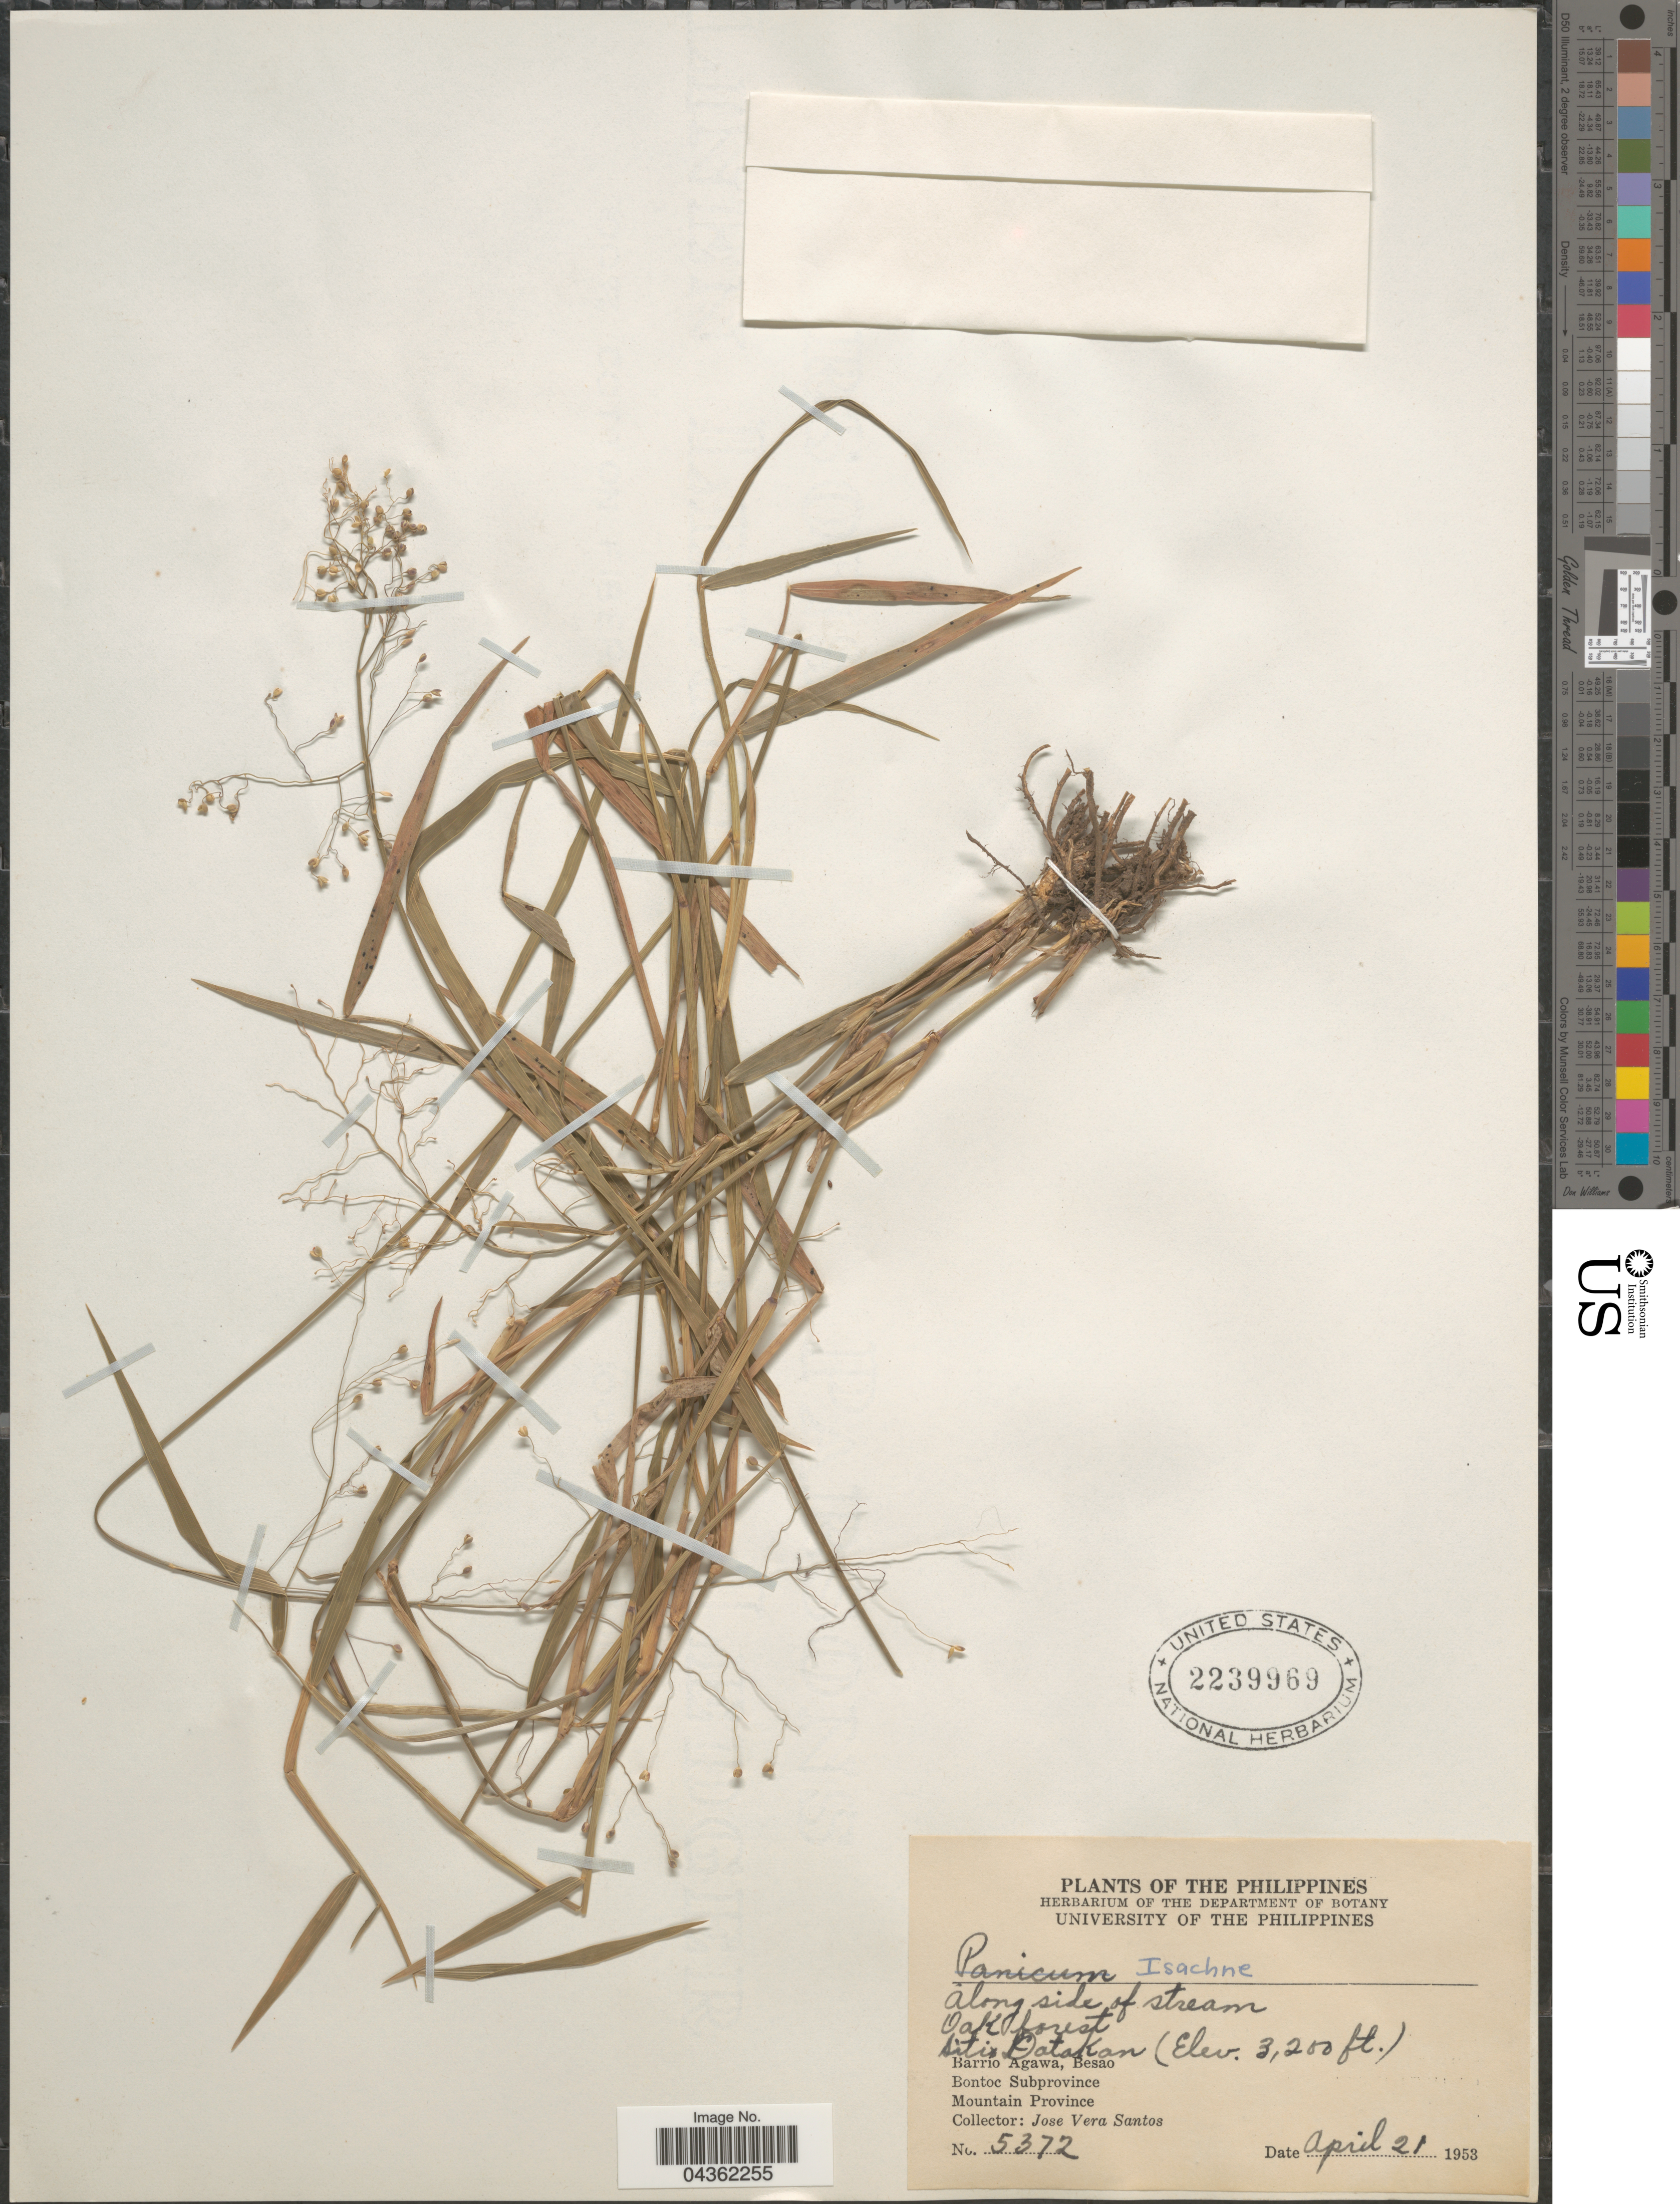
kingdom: Plantae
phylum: Tracheophyta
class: Liliopsida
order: Poales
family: Poaceae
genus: Isachne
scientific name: Isachne sp.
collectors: J. Santos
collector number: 5372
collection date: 1953-04-21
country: Philippines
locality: Along side of stream. Oak forest. Sitio Datakan. Barrio Agawa, Besao. Bontoc Subprovince. Mountain Province.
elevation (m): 975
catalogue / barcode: US 2239969